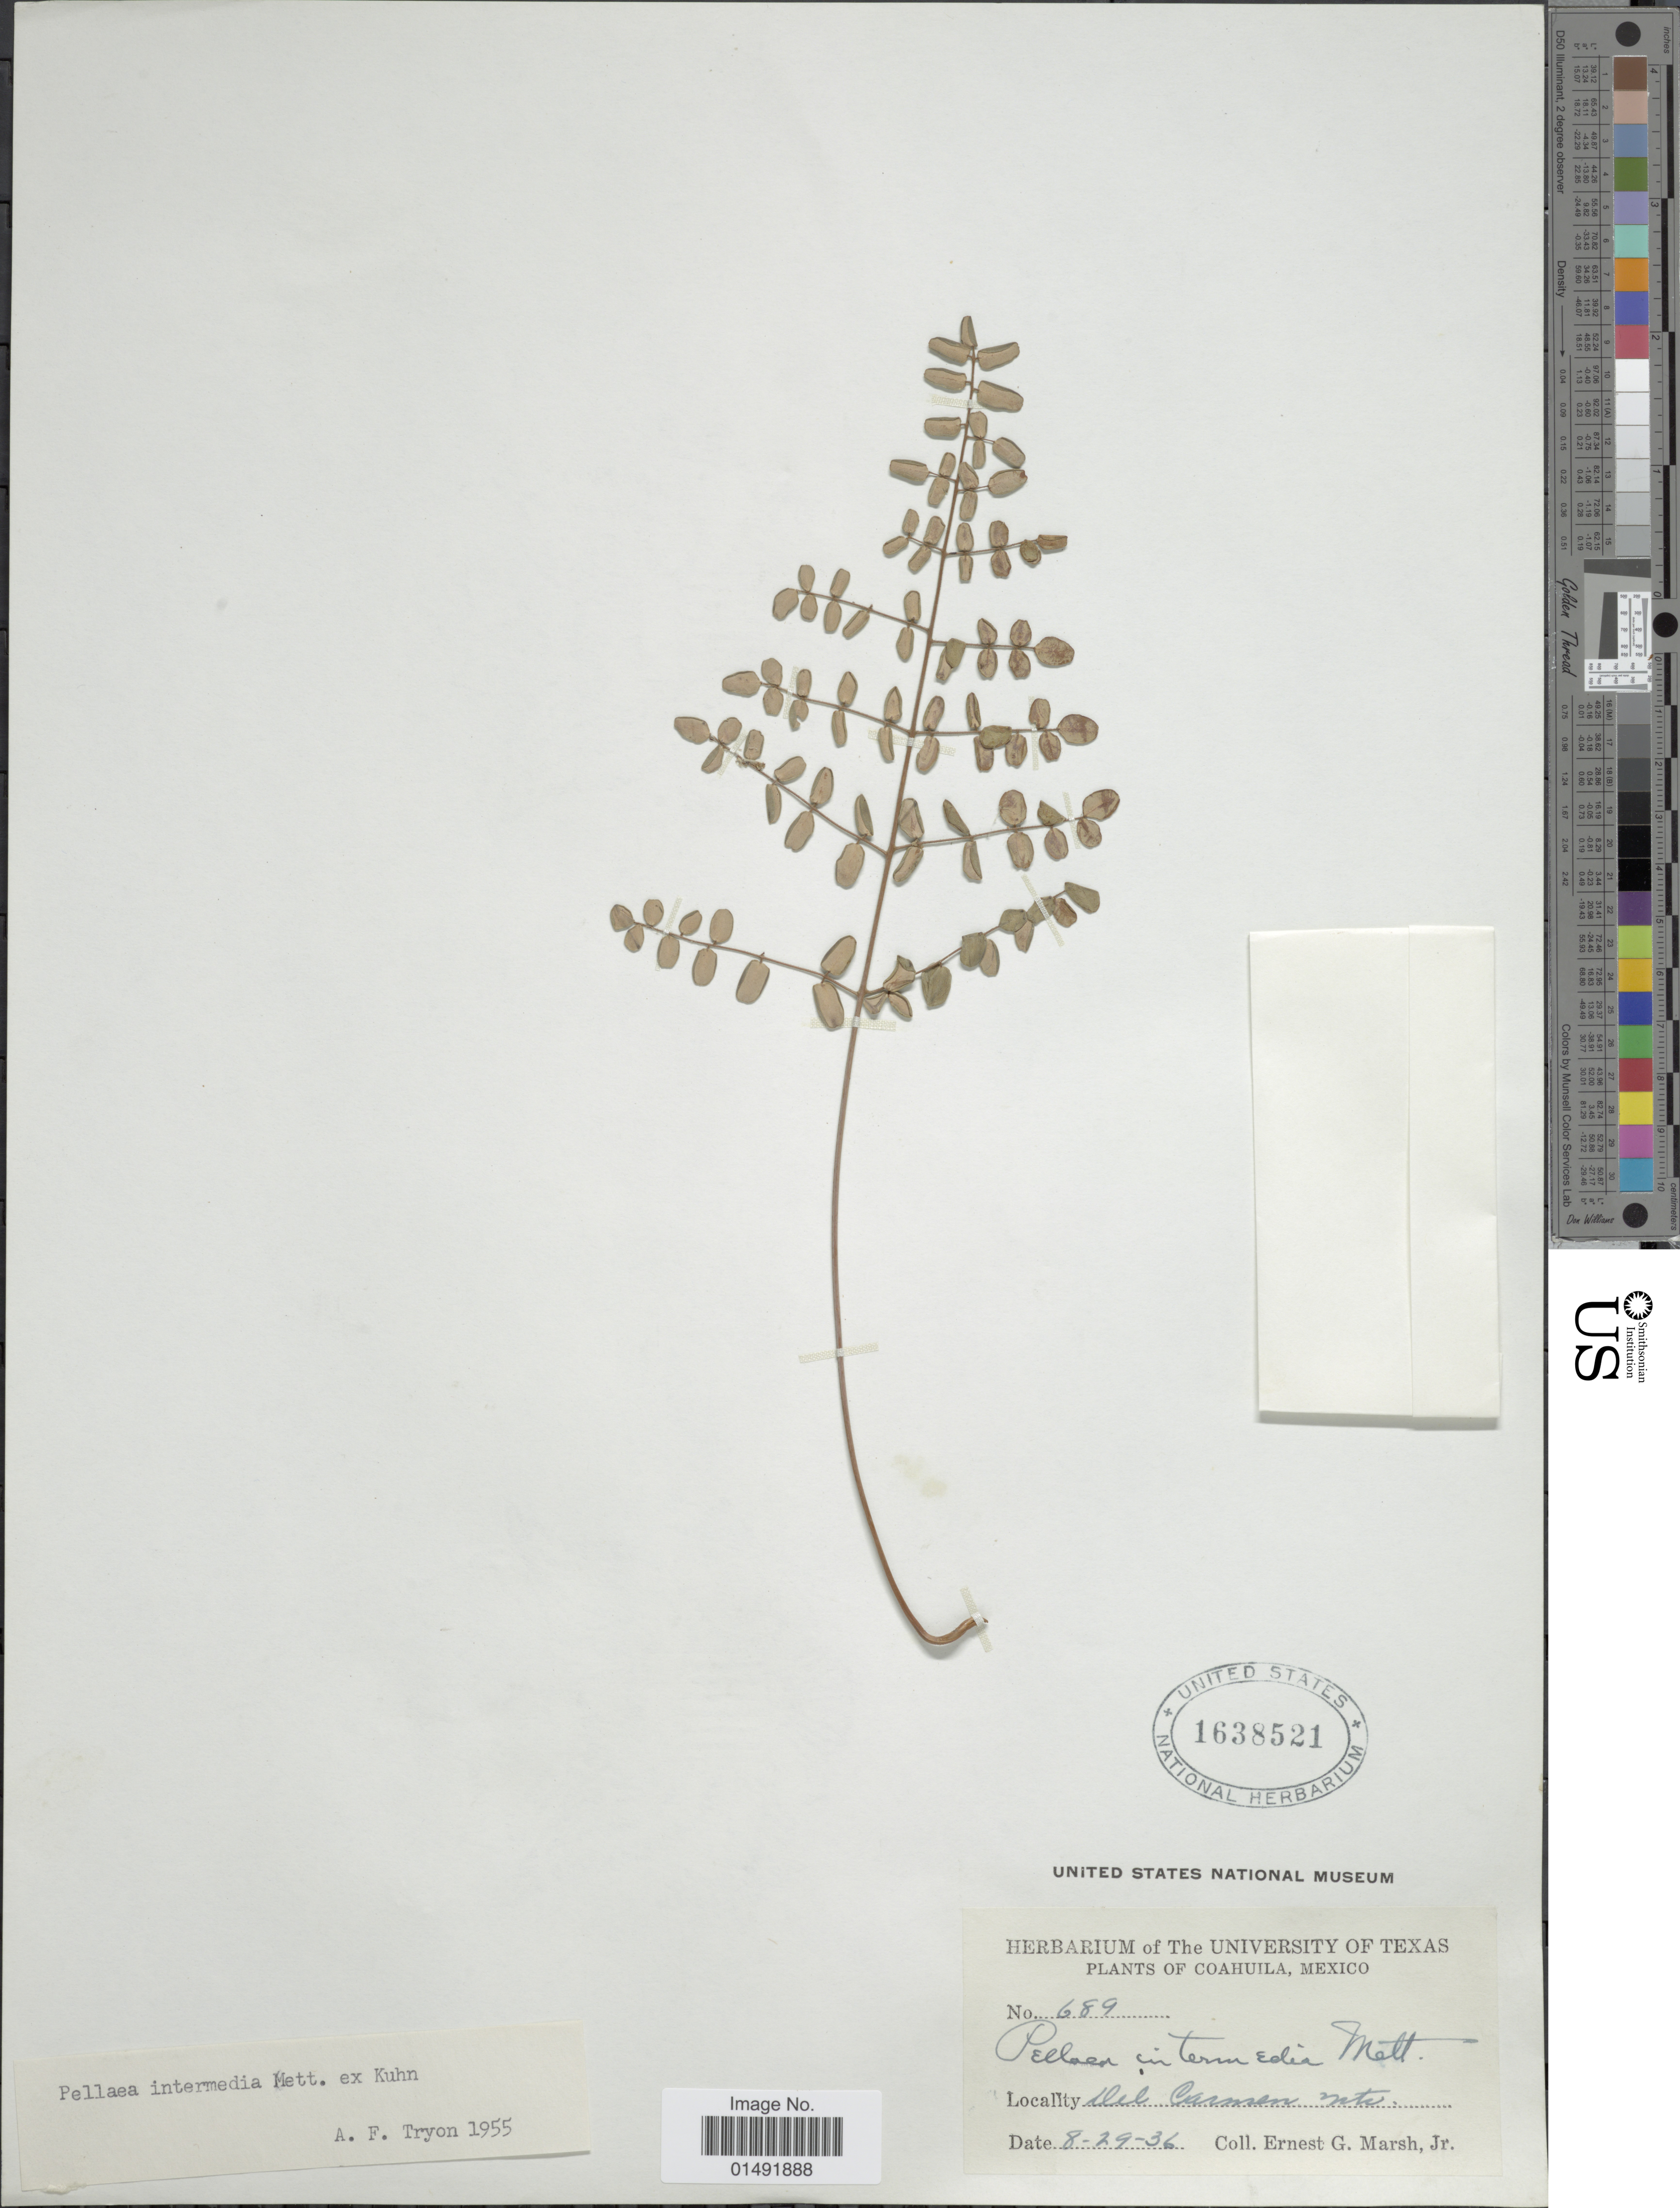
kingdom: Plantae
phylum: Tracheophyta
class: Polypodiopsida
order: Polypodiales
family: Pteridaceae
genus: Pellaea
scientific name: Pellaea intermedia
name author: Mett. ex Kuhn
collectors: E. G. Marsh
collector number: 689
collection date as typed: Transcribed d/m/y: 29/8/36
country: Mexico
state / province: Coahuila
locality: Del Carmen Mts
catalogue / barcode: US 1638521